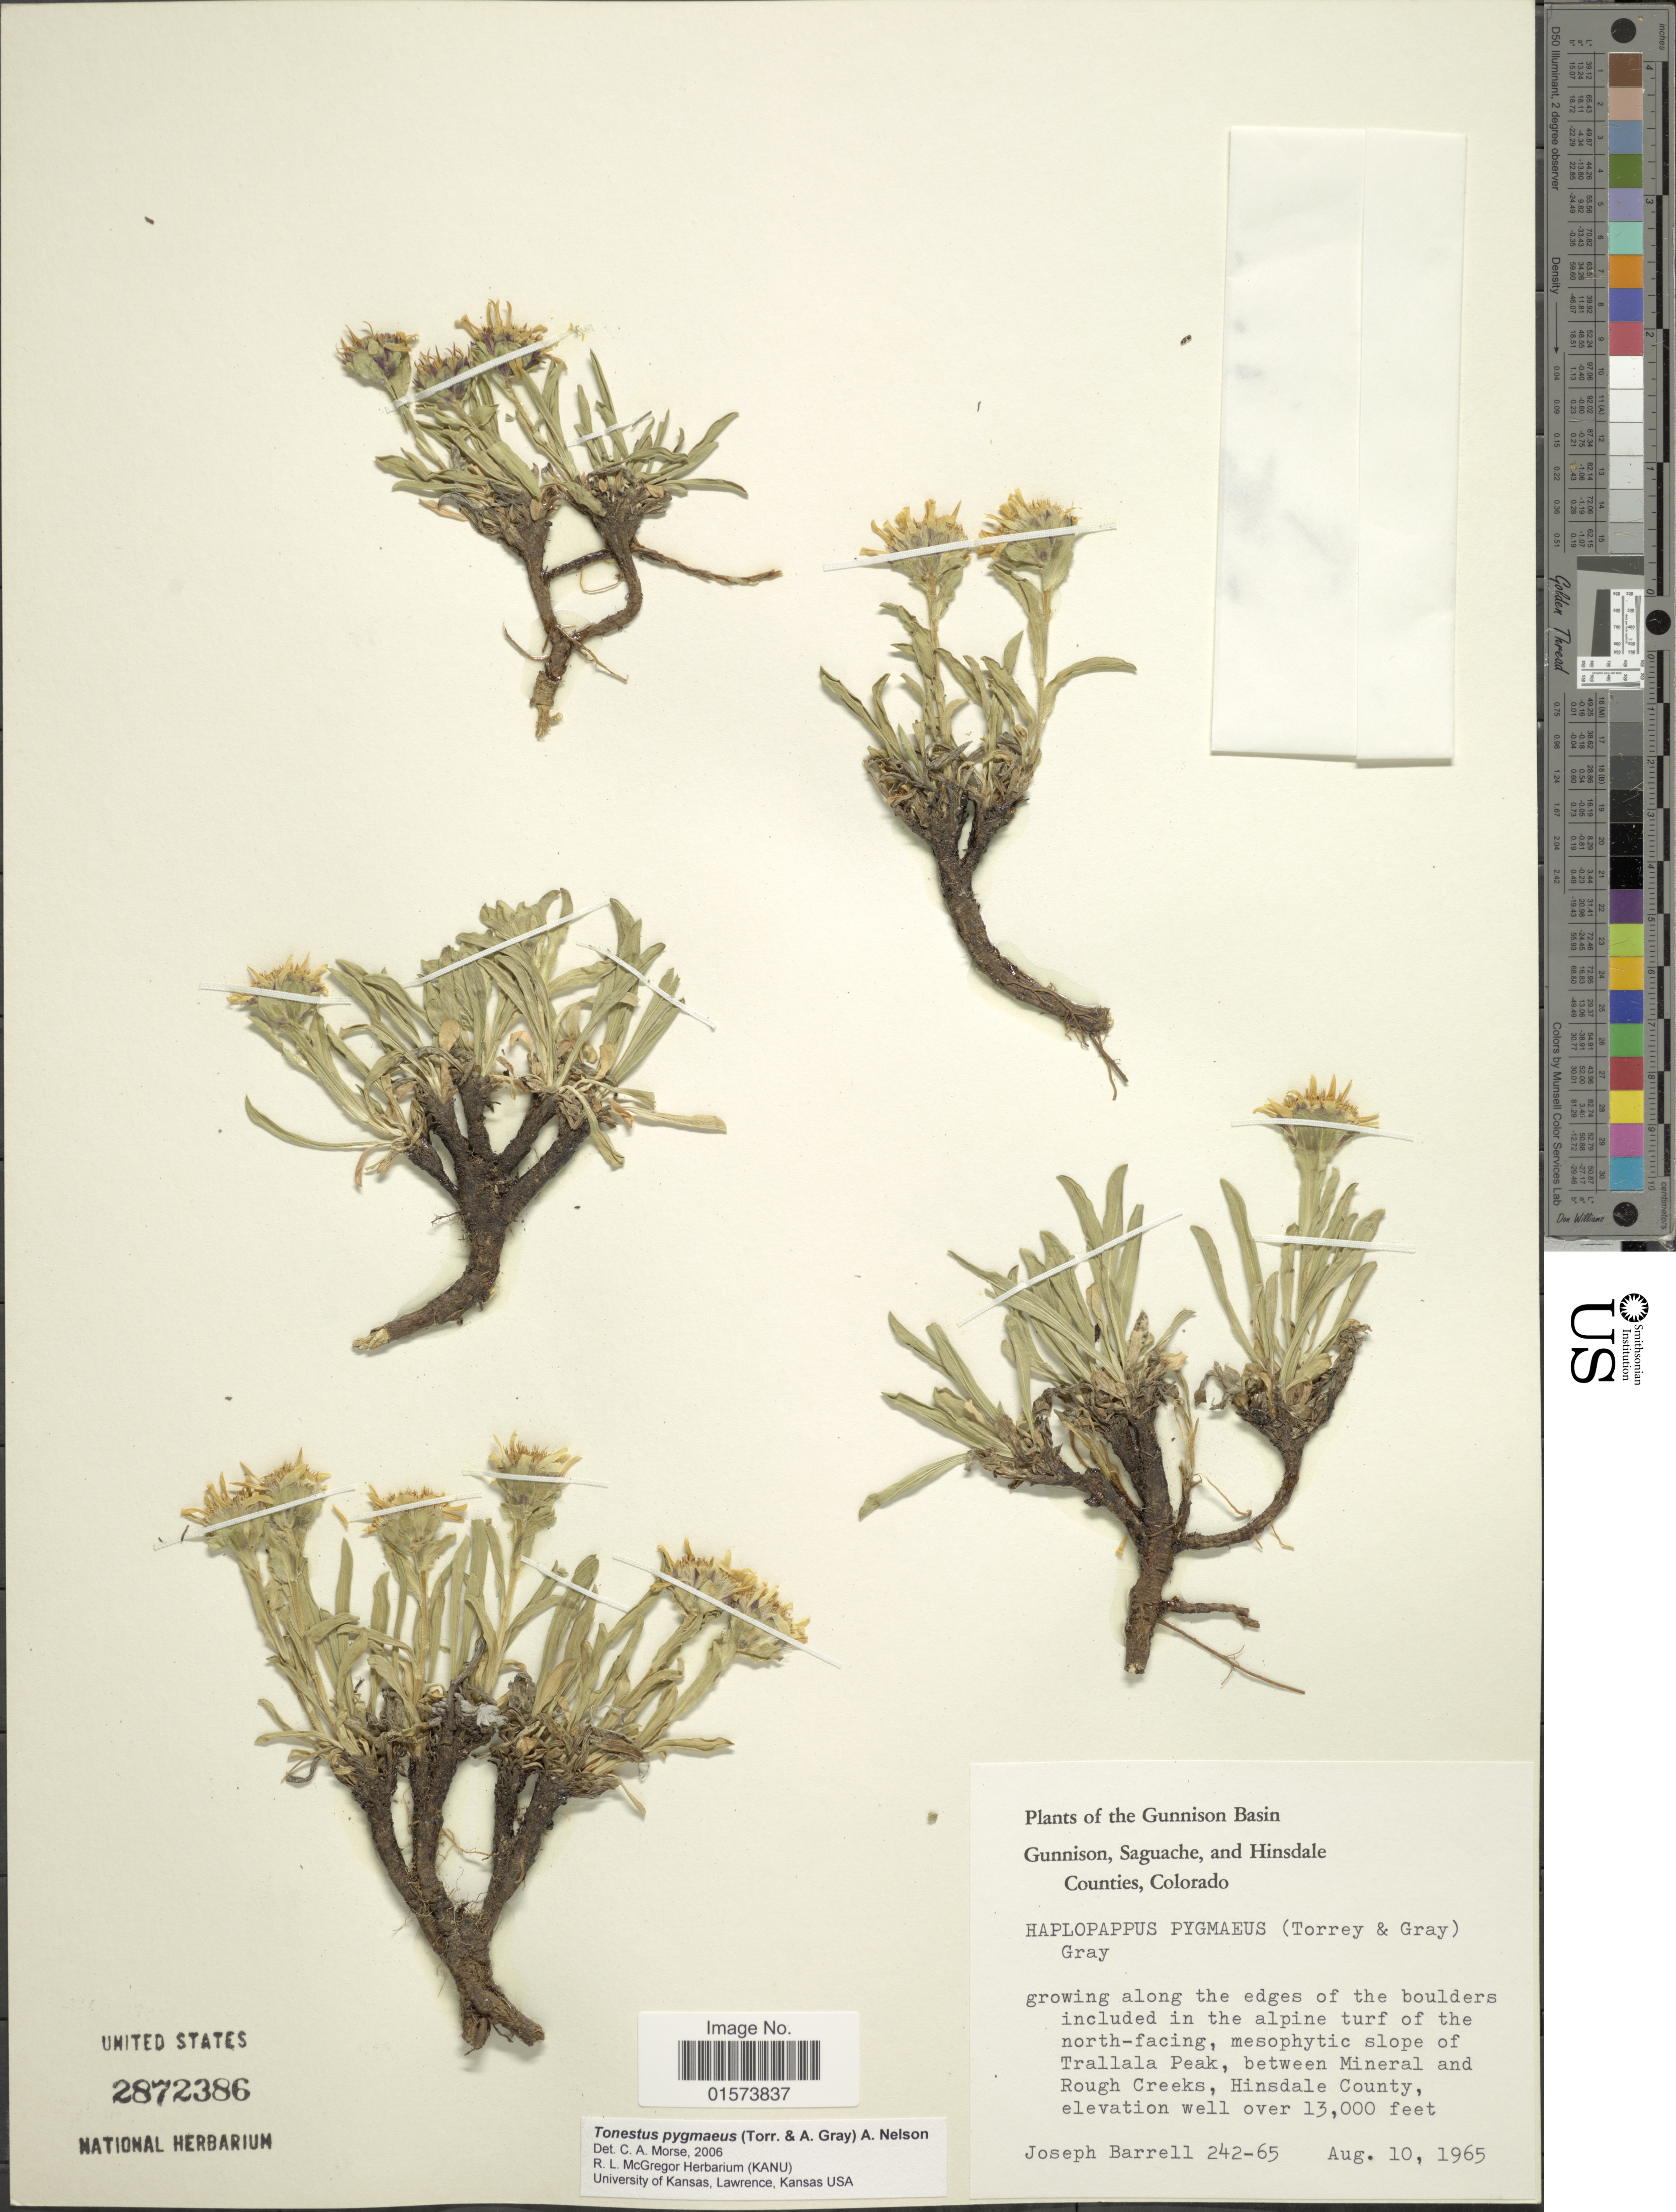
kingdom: Plantae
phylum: Tracheophyta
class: Magnoliopsida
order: Asterales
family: Asteraceae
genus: Tonestus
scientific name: Tonestus pygmaeus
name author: (Torr. & A. Gray) A. Nelson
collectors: J. Barrell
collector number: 242-65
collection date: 1965-08-10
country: United States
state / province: Colorado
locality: Gunnison Basin, Gunnison, Saguache, and Hinsdale Counties, growing along the edges of the boulders included in the alpine turf of the north-facing, mesophytic slope of Trallala Peak, between Mineral and Rough Creeks, Hinsdale County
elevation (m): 3962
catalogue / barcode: US 2872386